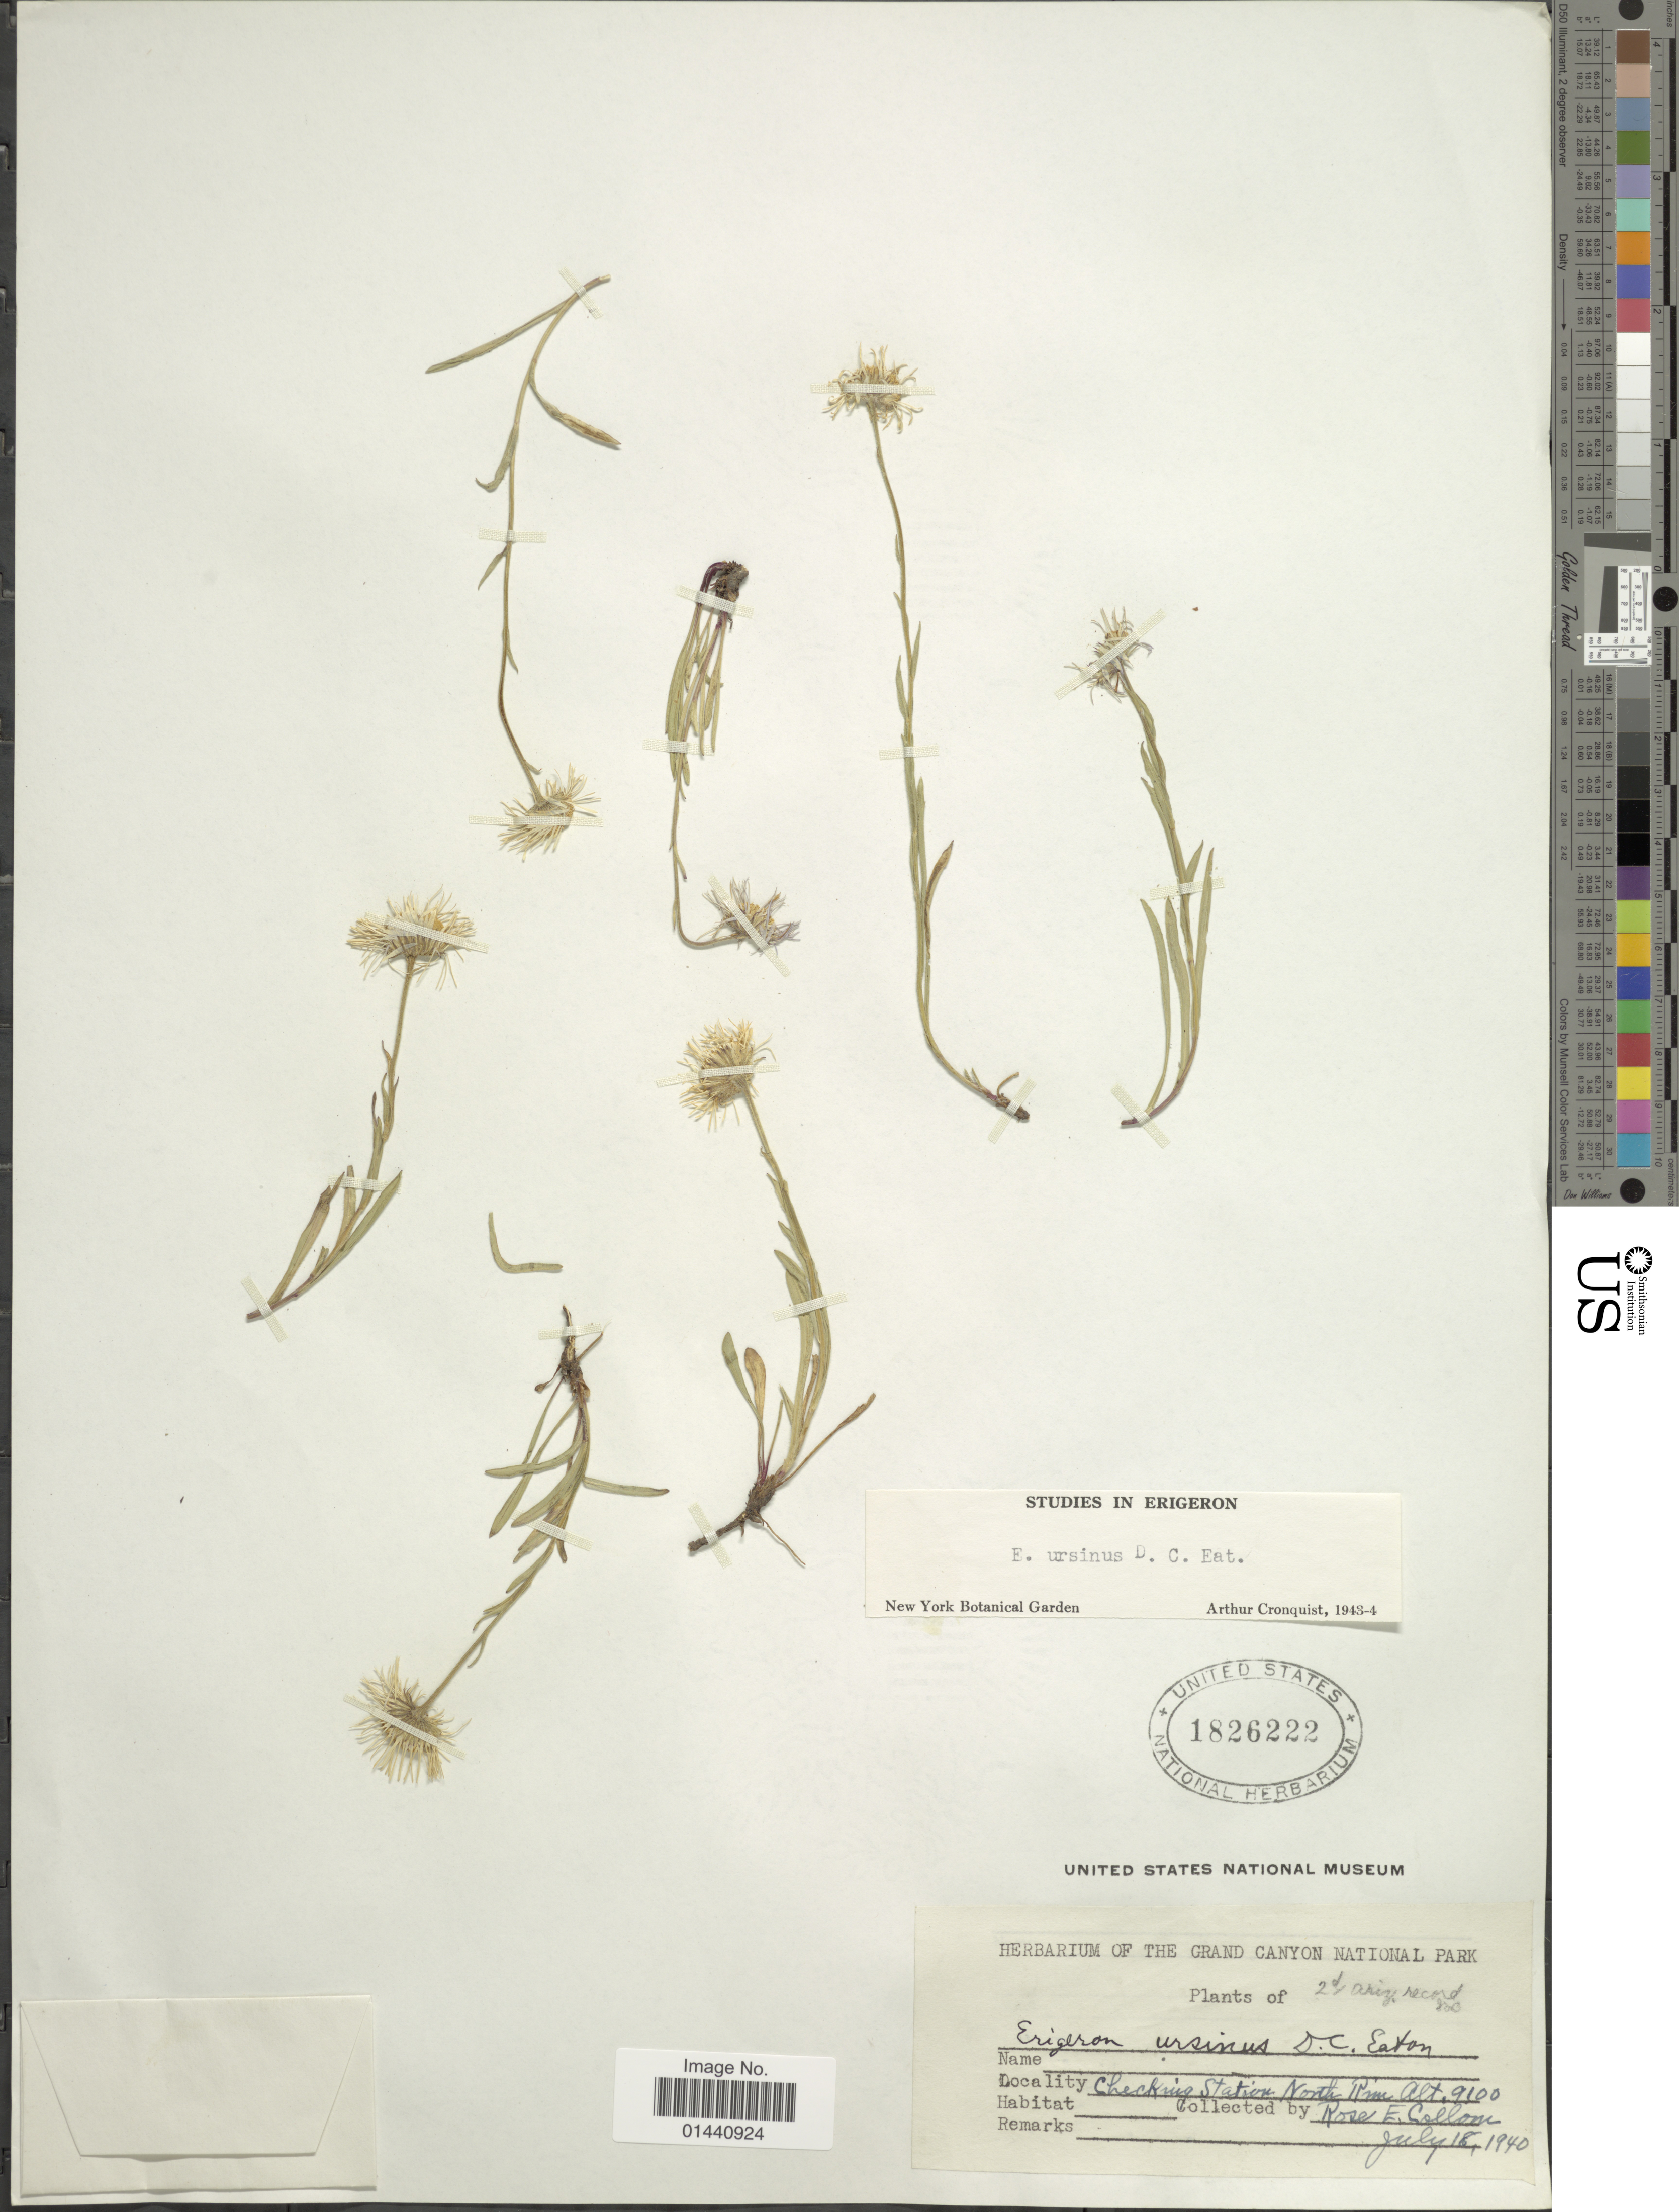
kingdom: Plantae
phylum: Tracheophyta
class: Magnoliopsida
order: Asterales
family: Asteraceae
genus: Erigeron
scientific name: Erigeron ursinus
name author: D.C. Eaton in C. King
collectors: R. E. Collom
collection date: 1940-07-18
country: United States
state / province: Arizona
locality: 24 Ariz. record 800. Checking Station North Rim.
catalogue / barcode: US 1826222